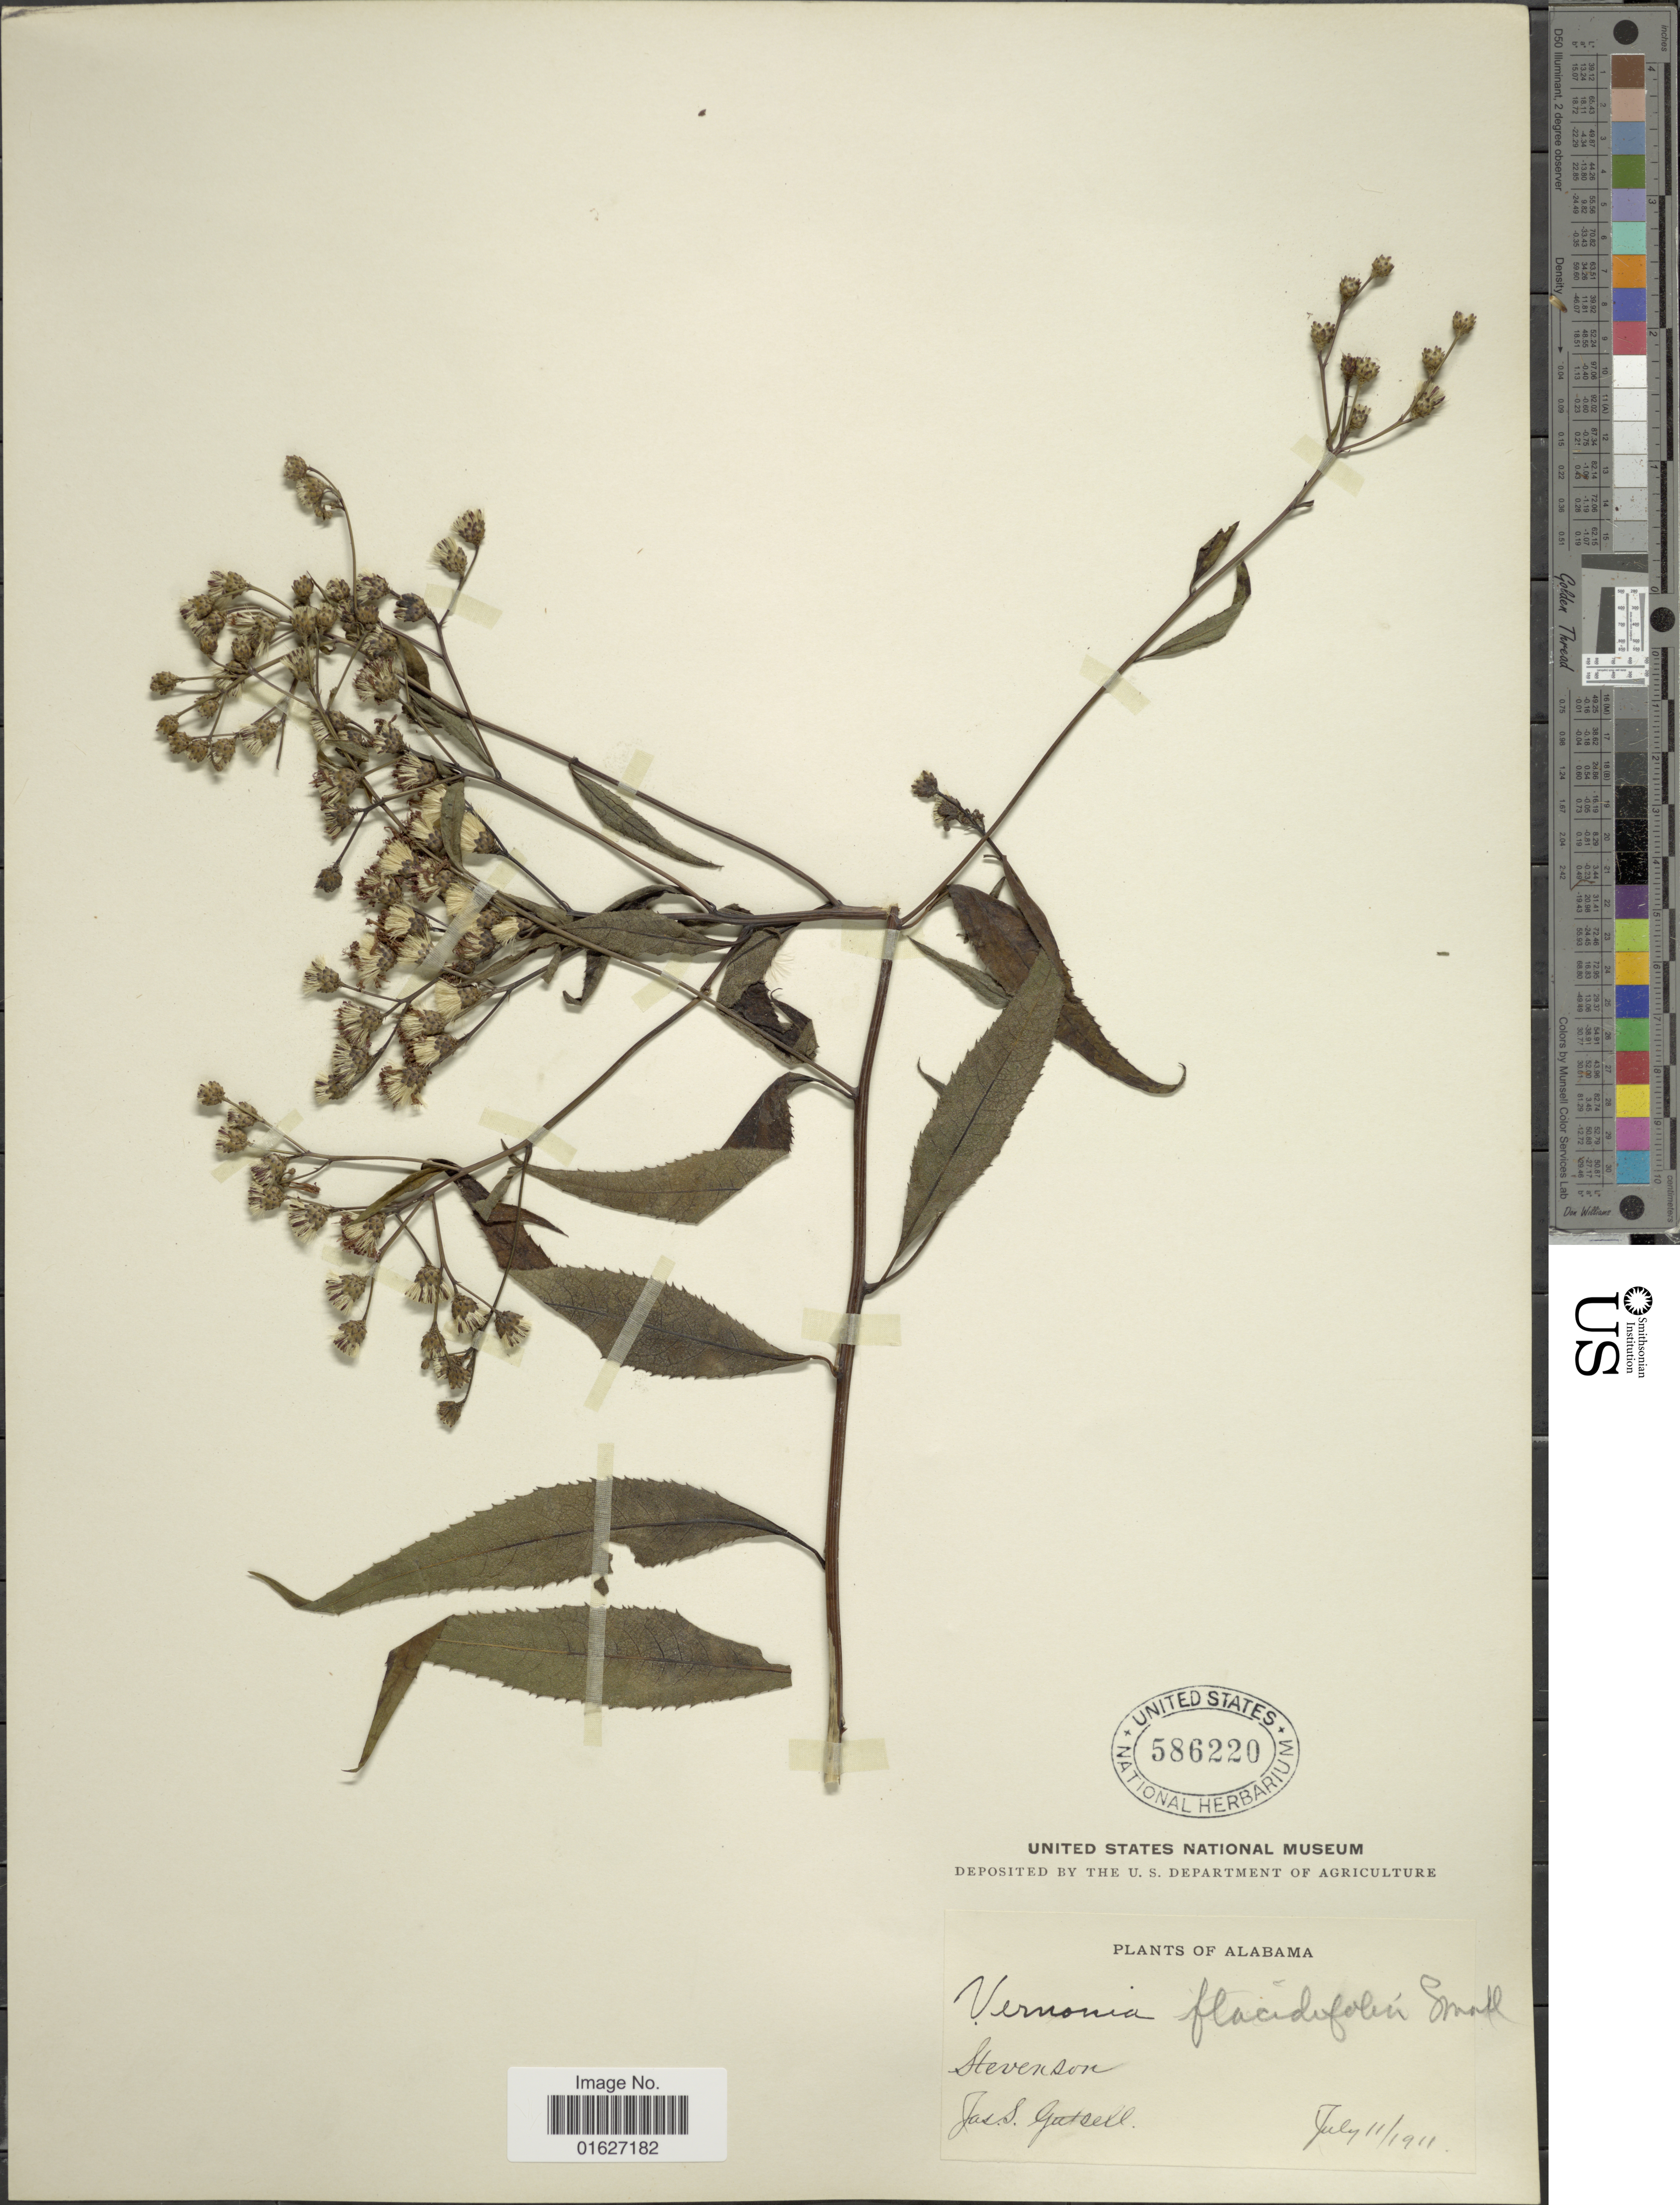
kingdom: Plantae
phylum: Tracheophyta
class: Magnoliopsida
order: Asterales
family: Asteraceae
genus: Vernonia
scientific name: Vernonia flaccidifolia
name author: Small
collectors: J. Gatsell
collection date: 1911-07-11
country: United States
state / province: Alabama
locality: Stevenson.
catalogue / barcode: US 586220